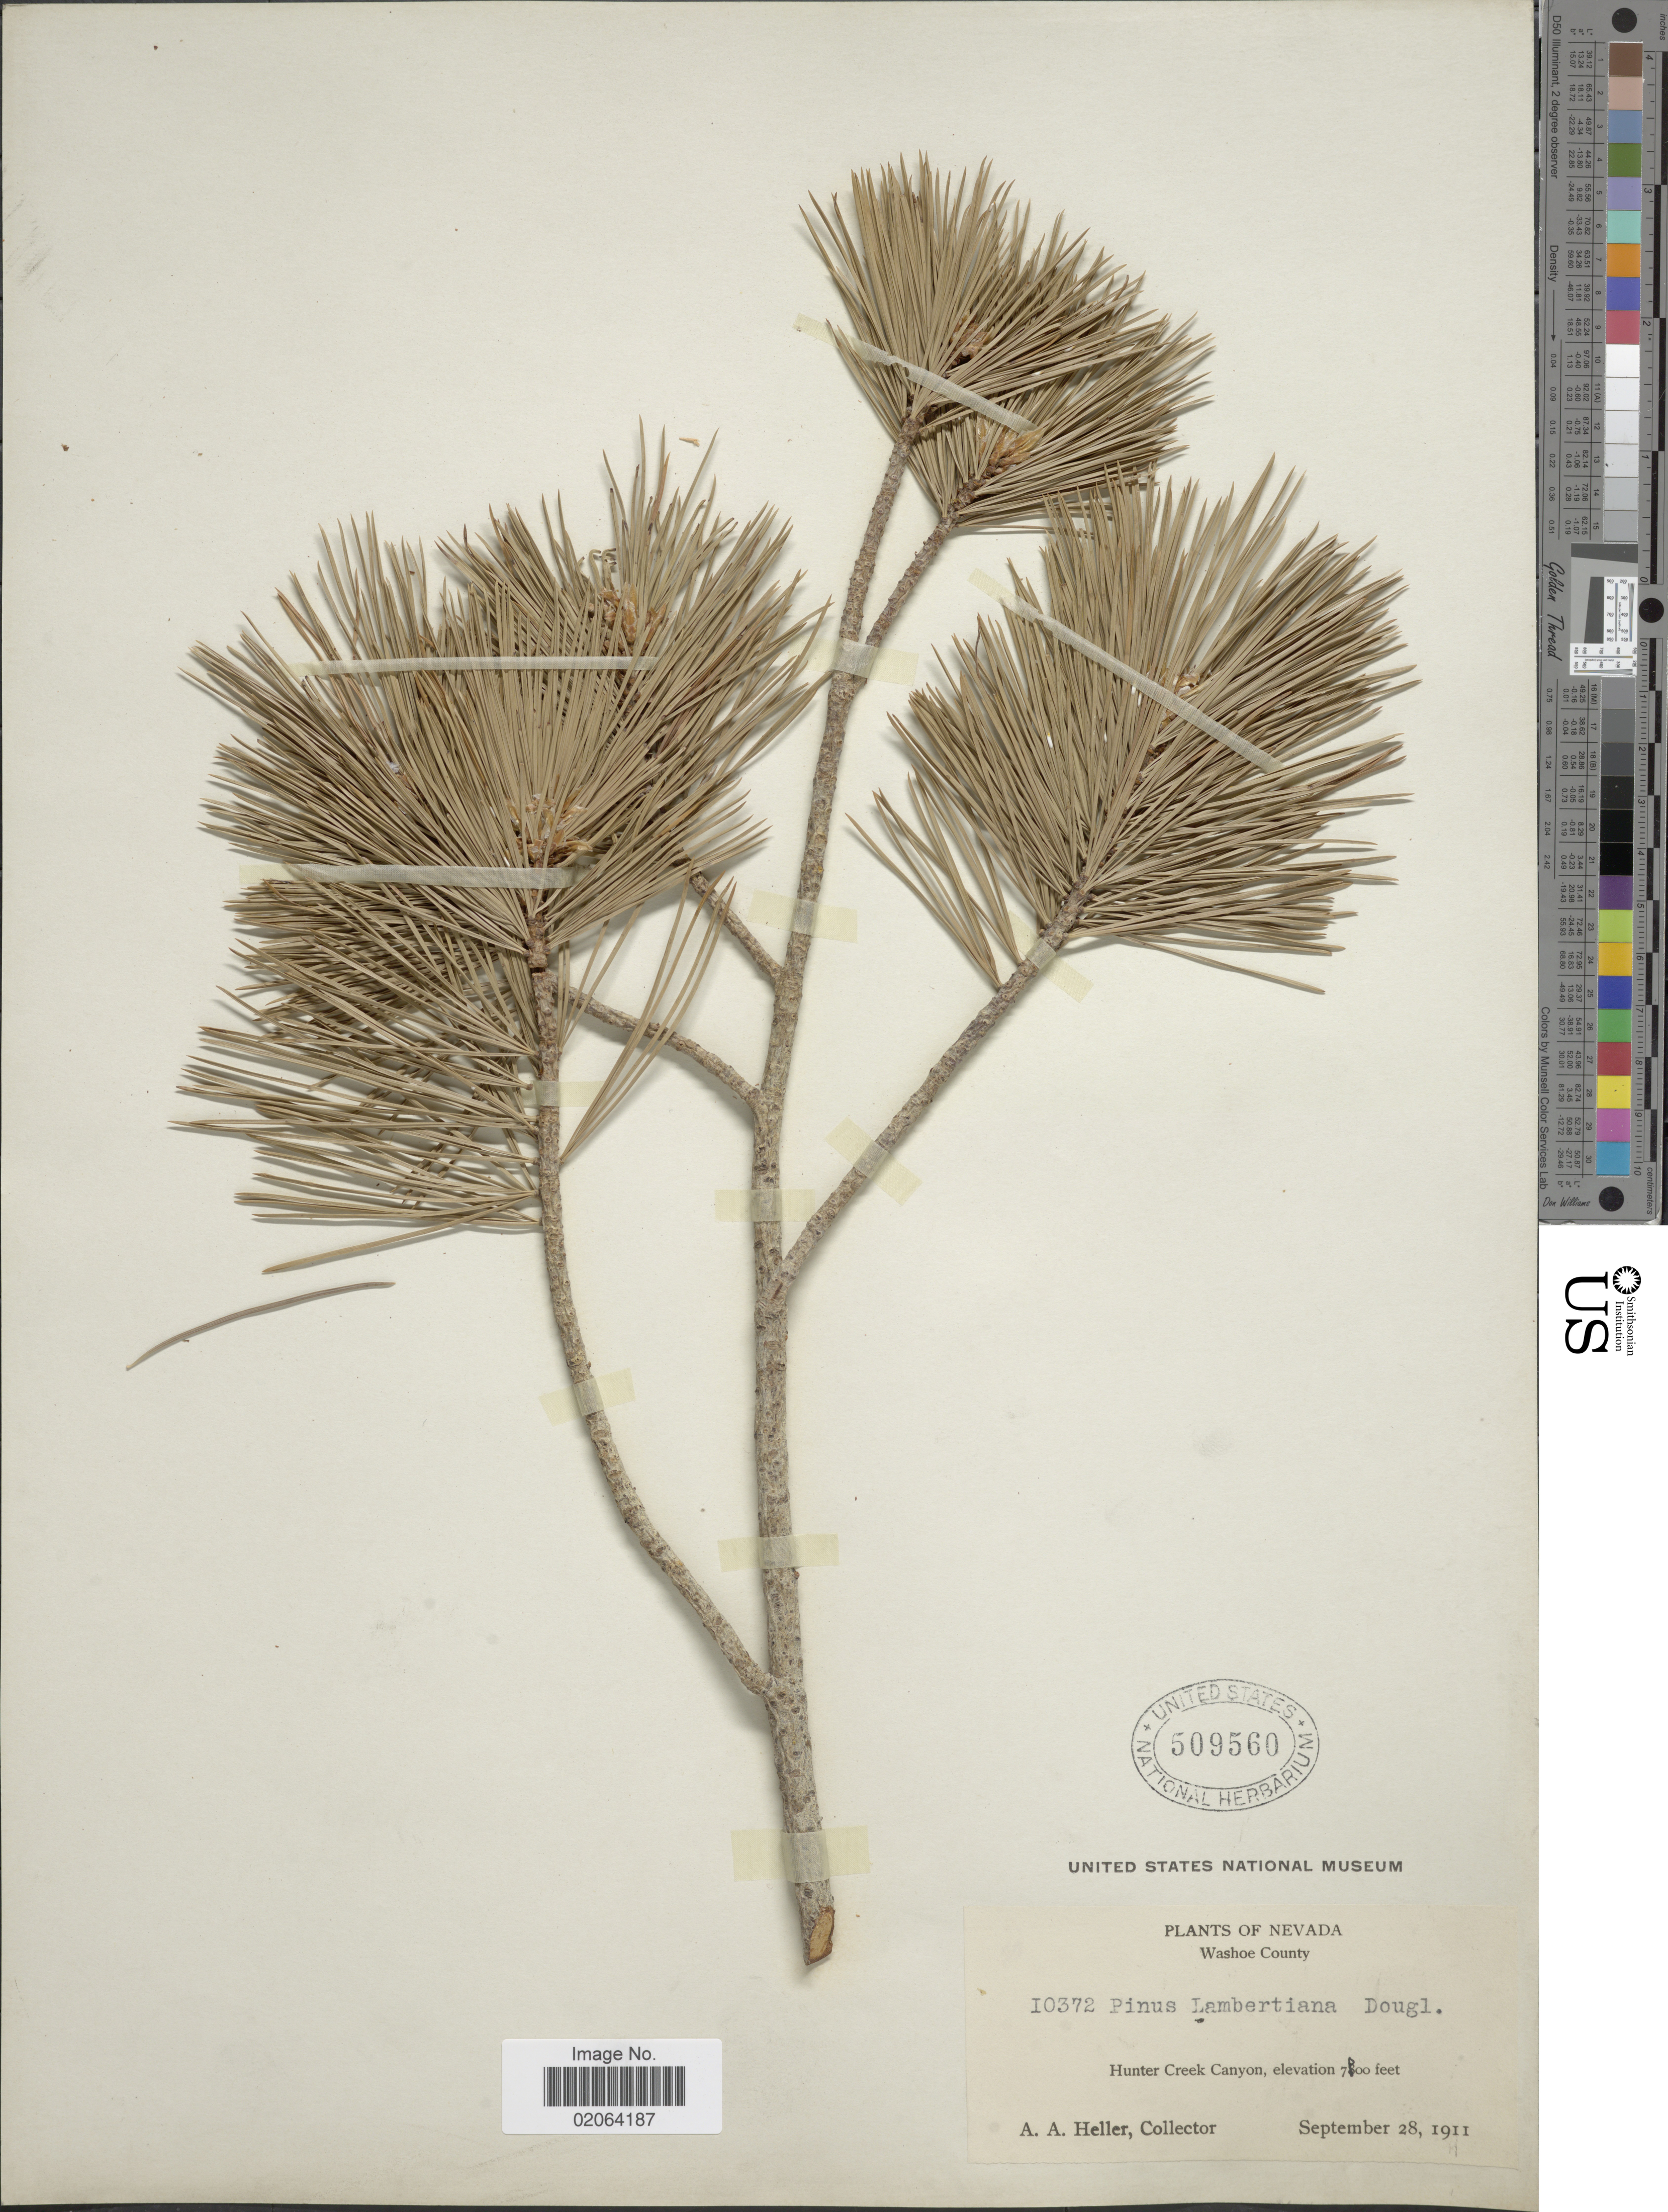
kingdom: Plantae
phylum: Tracheophyta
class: Pinopsida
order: Pinales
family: Pinaceae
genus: Pinus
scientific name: Pinus lambertiana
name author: Douglas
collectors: A. A. Heller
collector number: I0372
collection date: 1911-09-28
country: United States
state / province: Nevada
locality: Washoe County. Hunter Creek Canyon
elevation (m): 2134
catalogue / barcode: US 509560